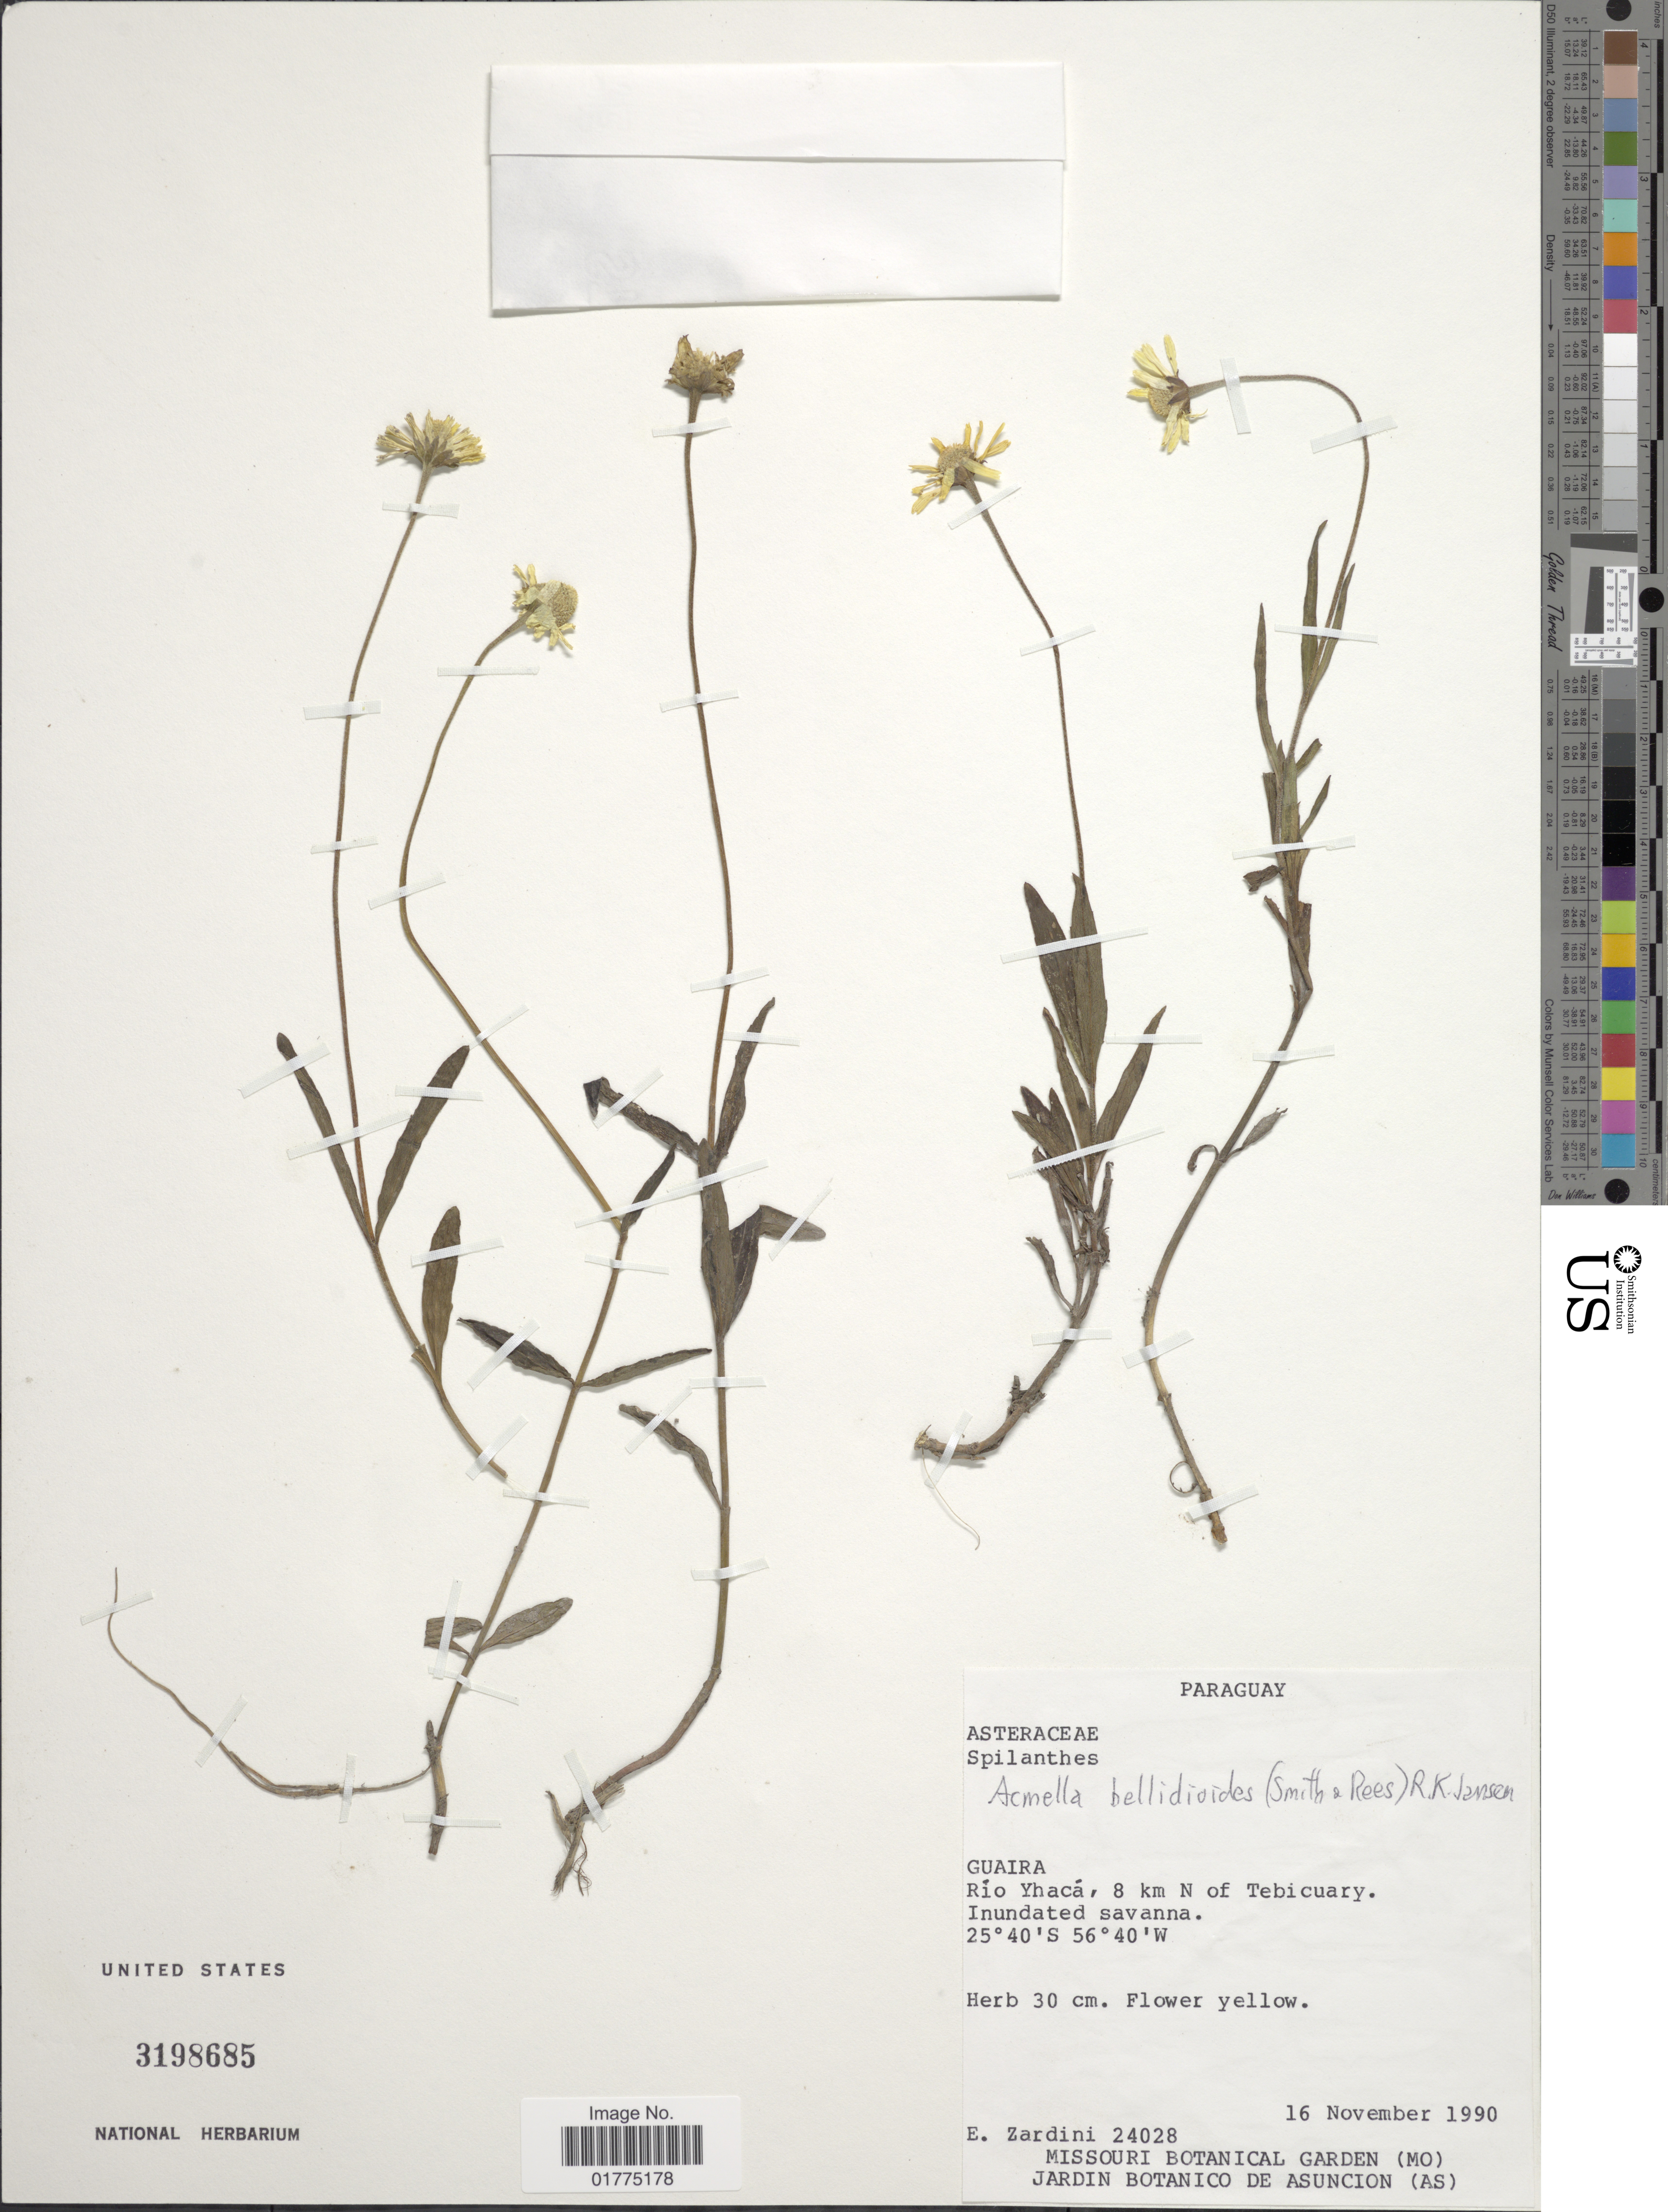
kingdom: Plantae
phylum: Tracheophyta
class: Magnoliopsida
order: Asterales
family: Asteraceae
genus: Acmella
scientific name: Acmella bellidioides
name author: (Rees in Sm.) R.K. Jansen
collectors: E. M. Zardini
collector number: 24028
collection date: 1990-11-16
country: Paraguay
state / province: Guaira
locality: Guaira. Río Yhacá, 8 km N of Tebicuary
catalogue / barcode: US 3198685